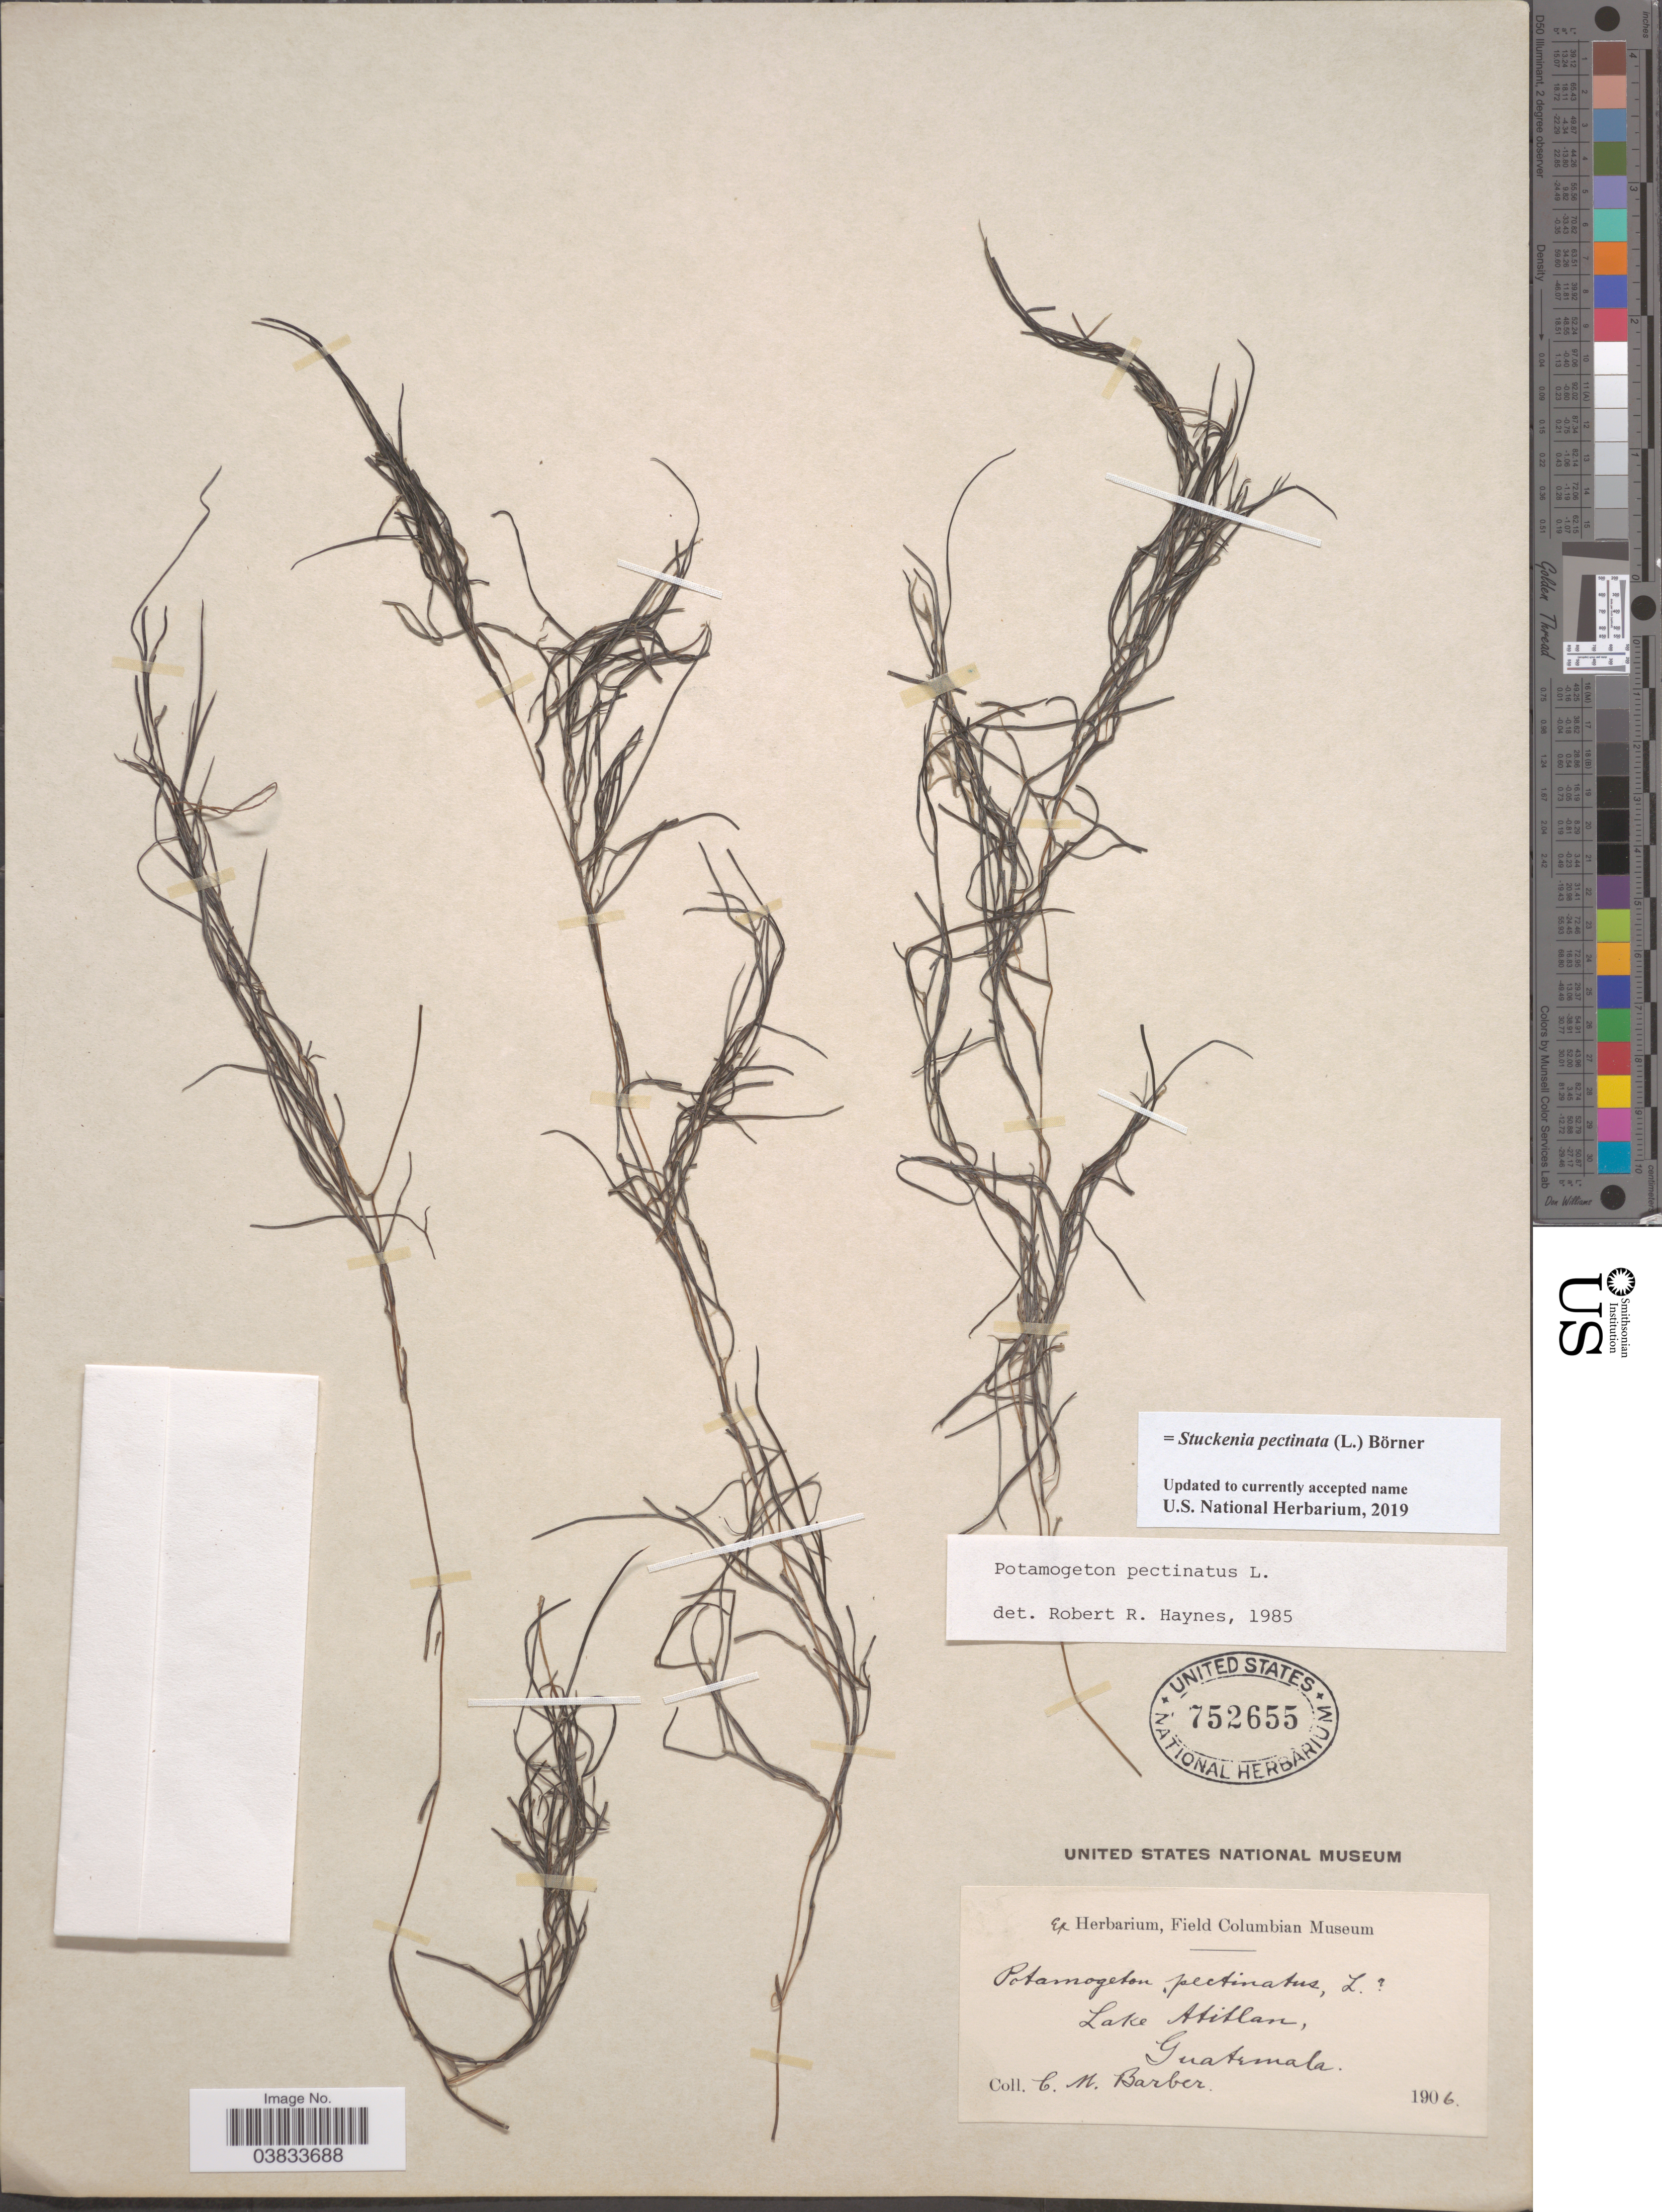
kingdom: Plantae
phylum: Tracheophyta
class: Liliopsida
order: Alismatales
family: Potamogetonaceae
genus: Stuckenia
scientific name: Stuckenia pectinata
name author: (L.) Börner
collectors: C. Barber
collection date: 1906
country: Guatemala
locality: Lake Atitlan.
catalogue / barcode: US 752655